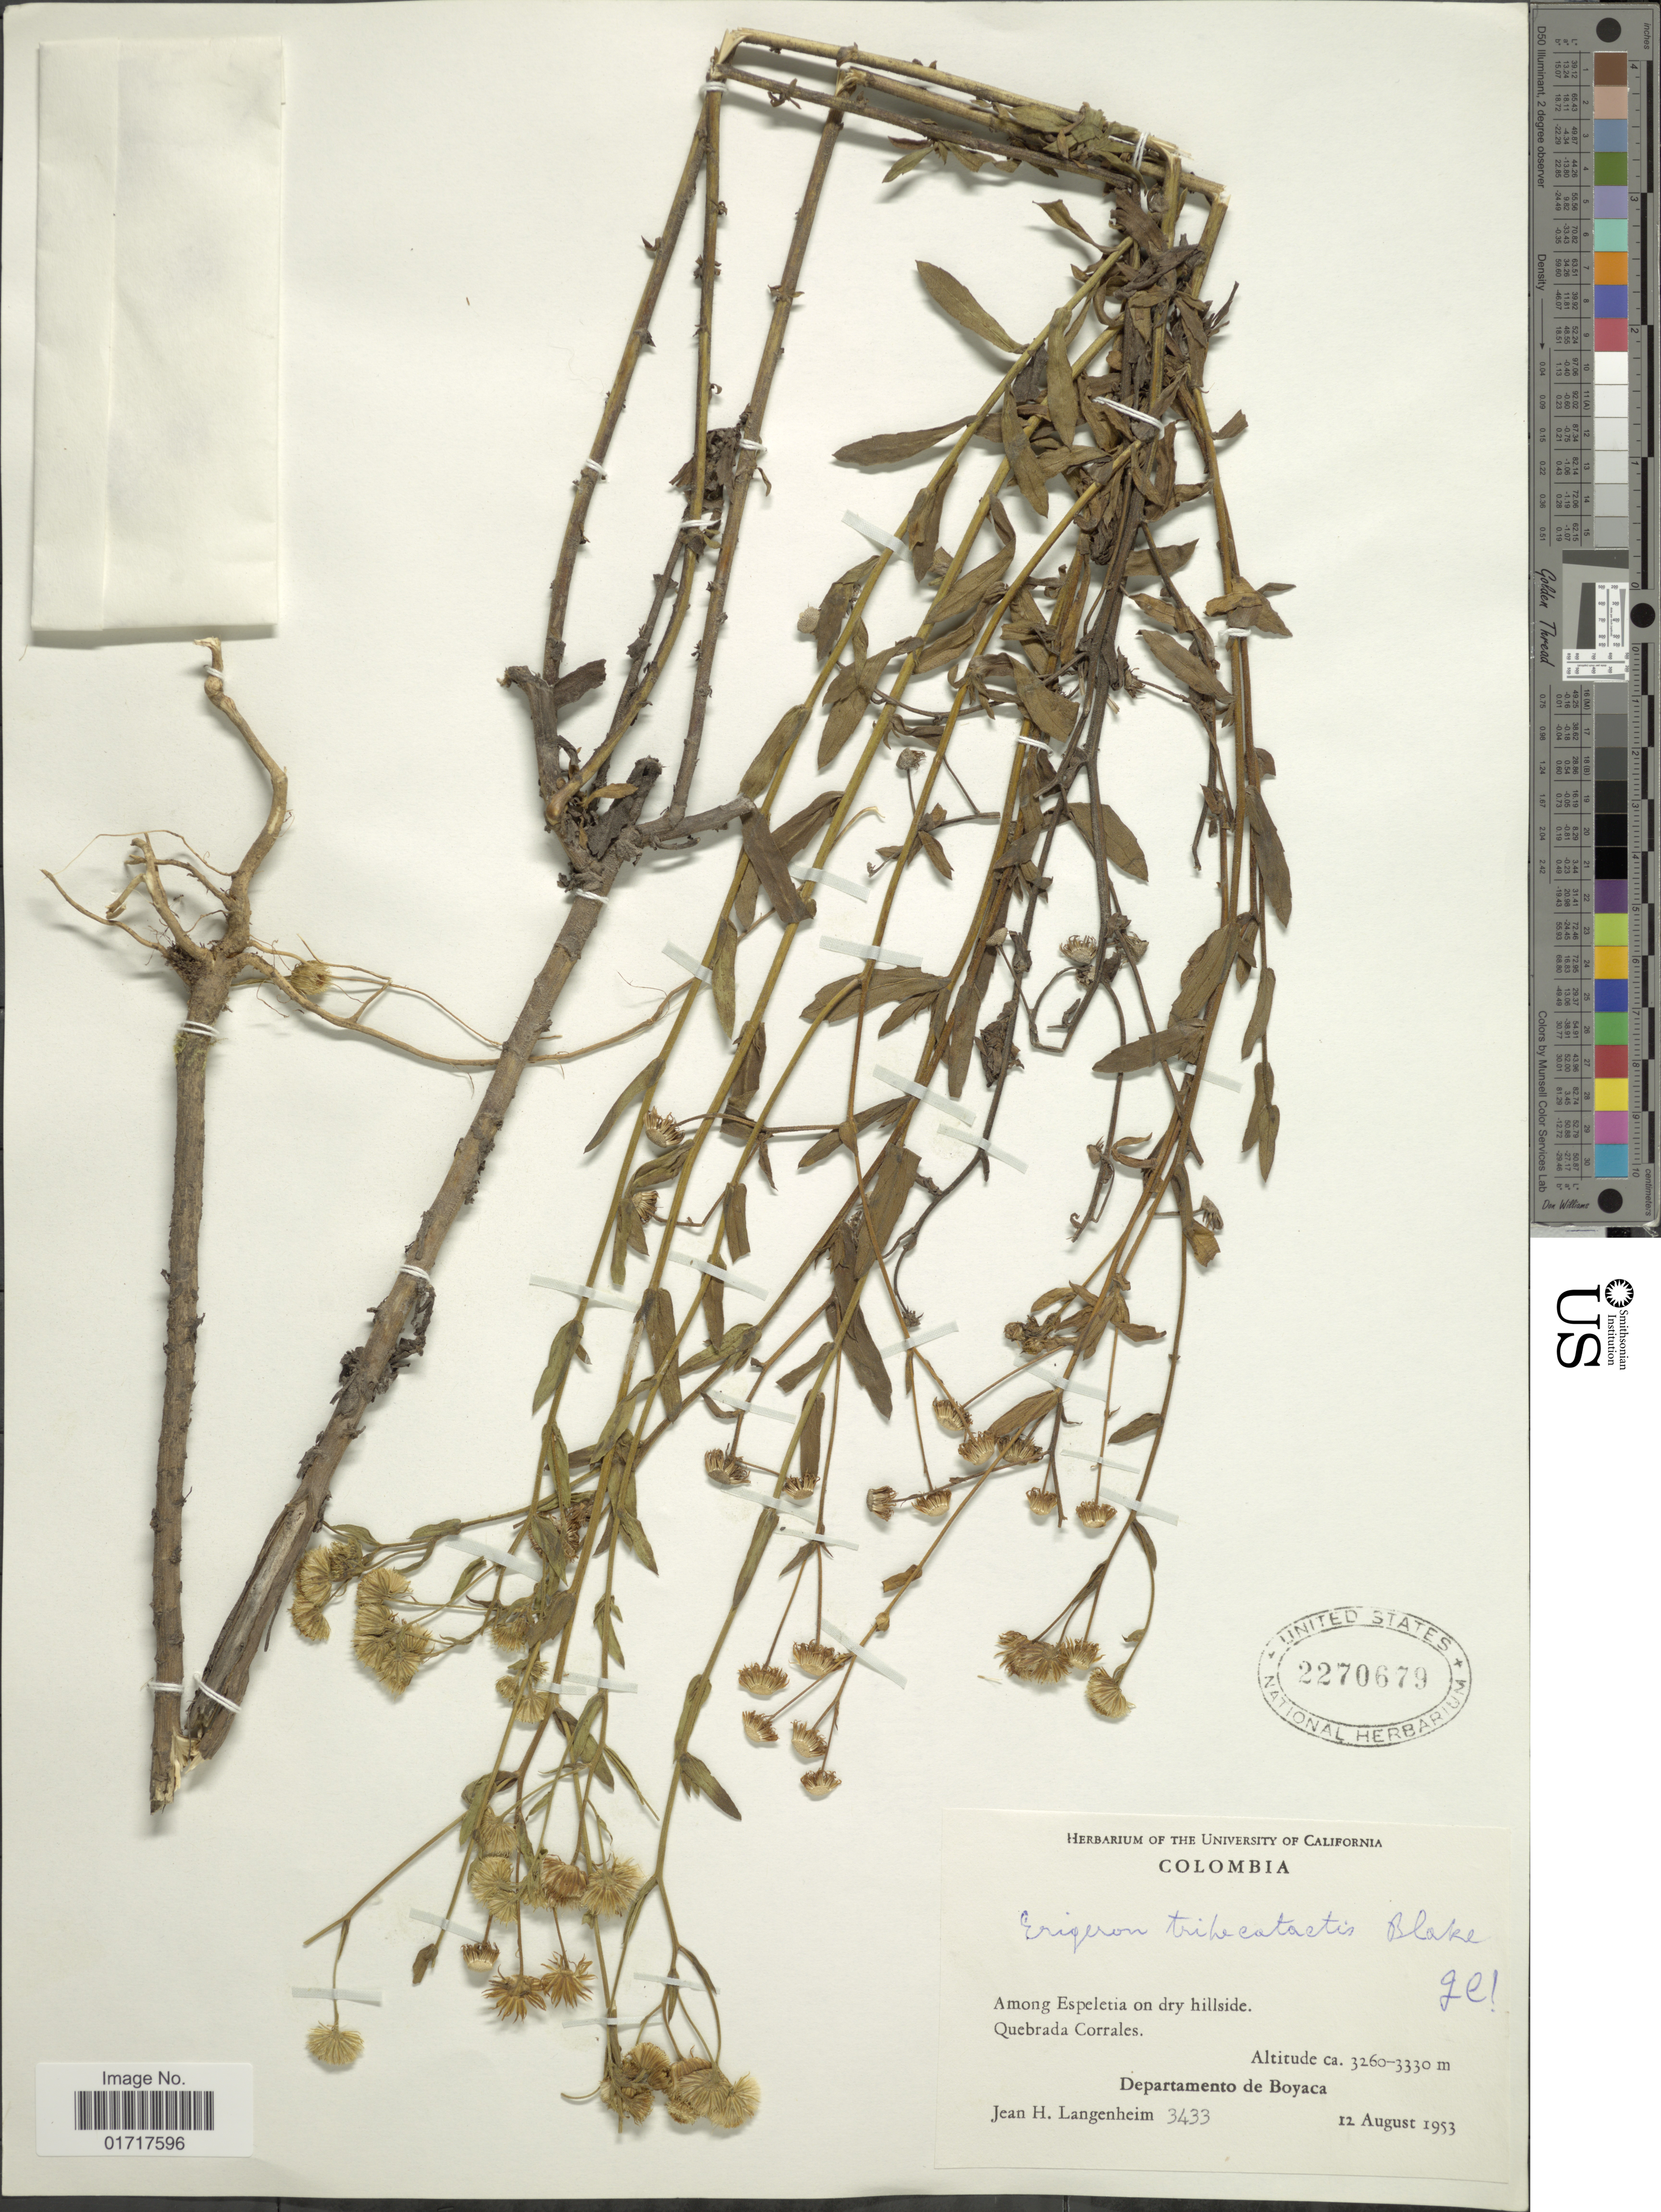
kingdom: Plantae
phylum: Tracheophyta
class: Magnoliopsida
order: Asterales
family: Asteraceae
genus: Conyza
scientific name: Conyza trihecatactis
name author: (S.F. Blake) Cuatrec.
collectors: J. H. Langenheim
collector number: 3433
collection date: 1953-08-12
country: Colombia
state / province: Boyacá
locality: Quebrada Corrales. Departamento de Boyaca.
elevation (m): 3260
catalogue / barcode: US 2270679